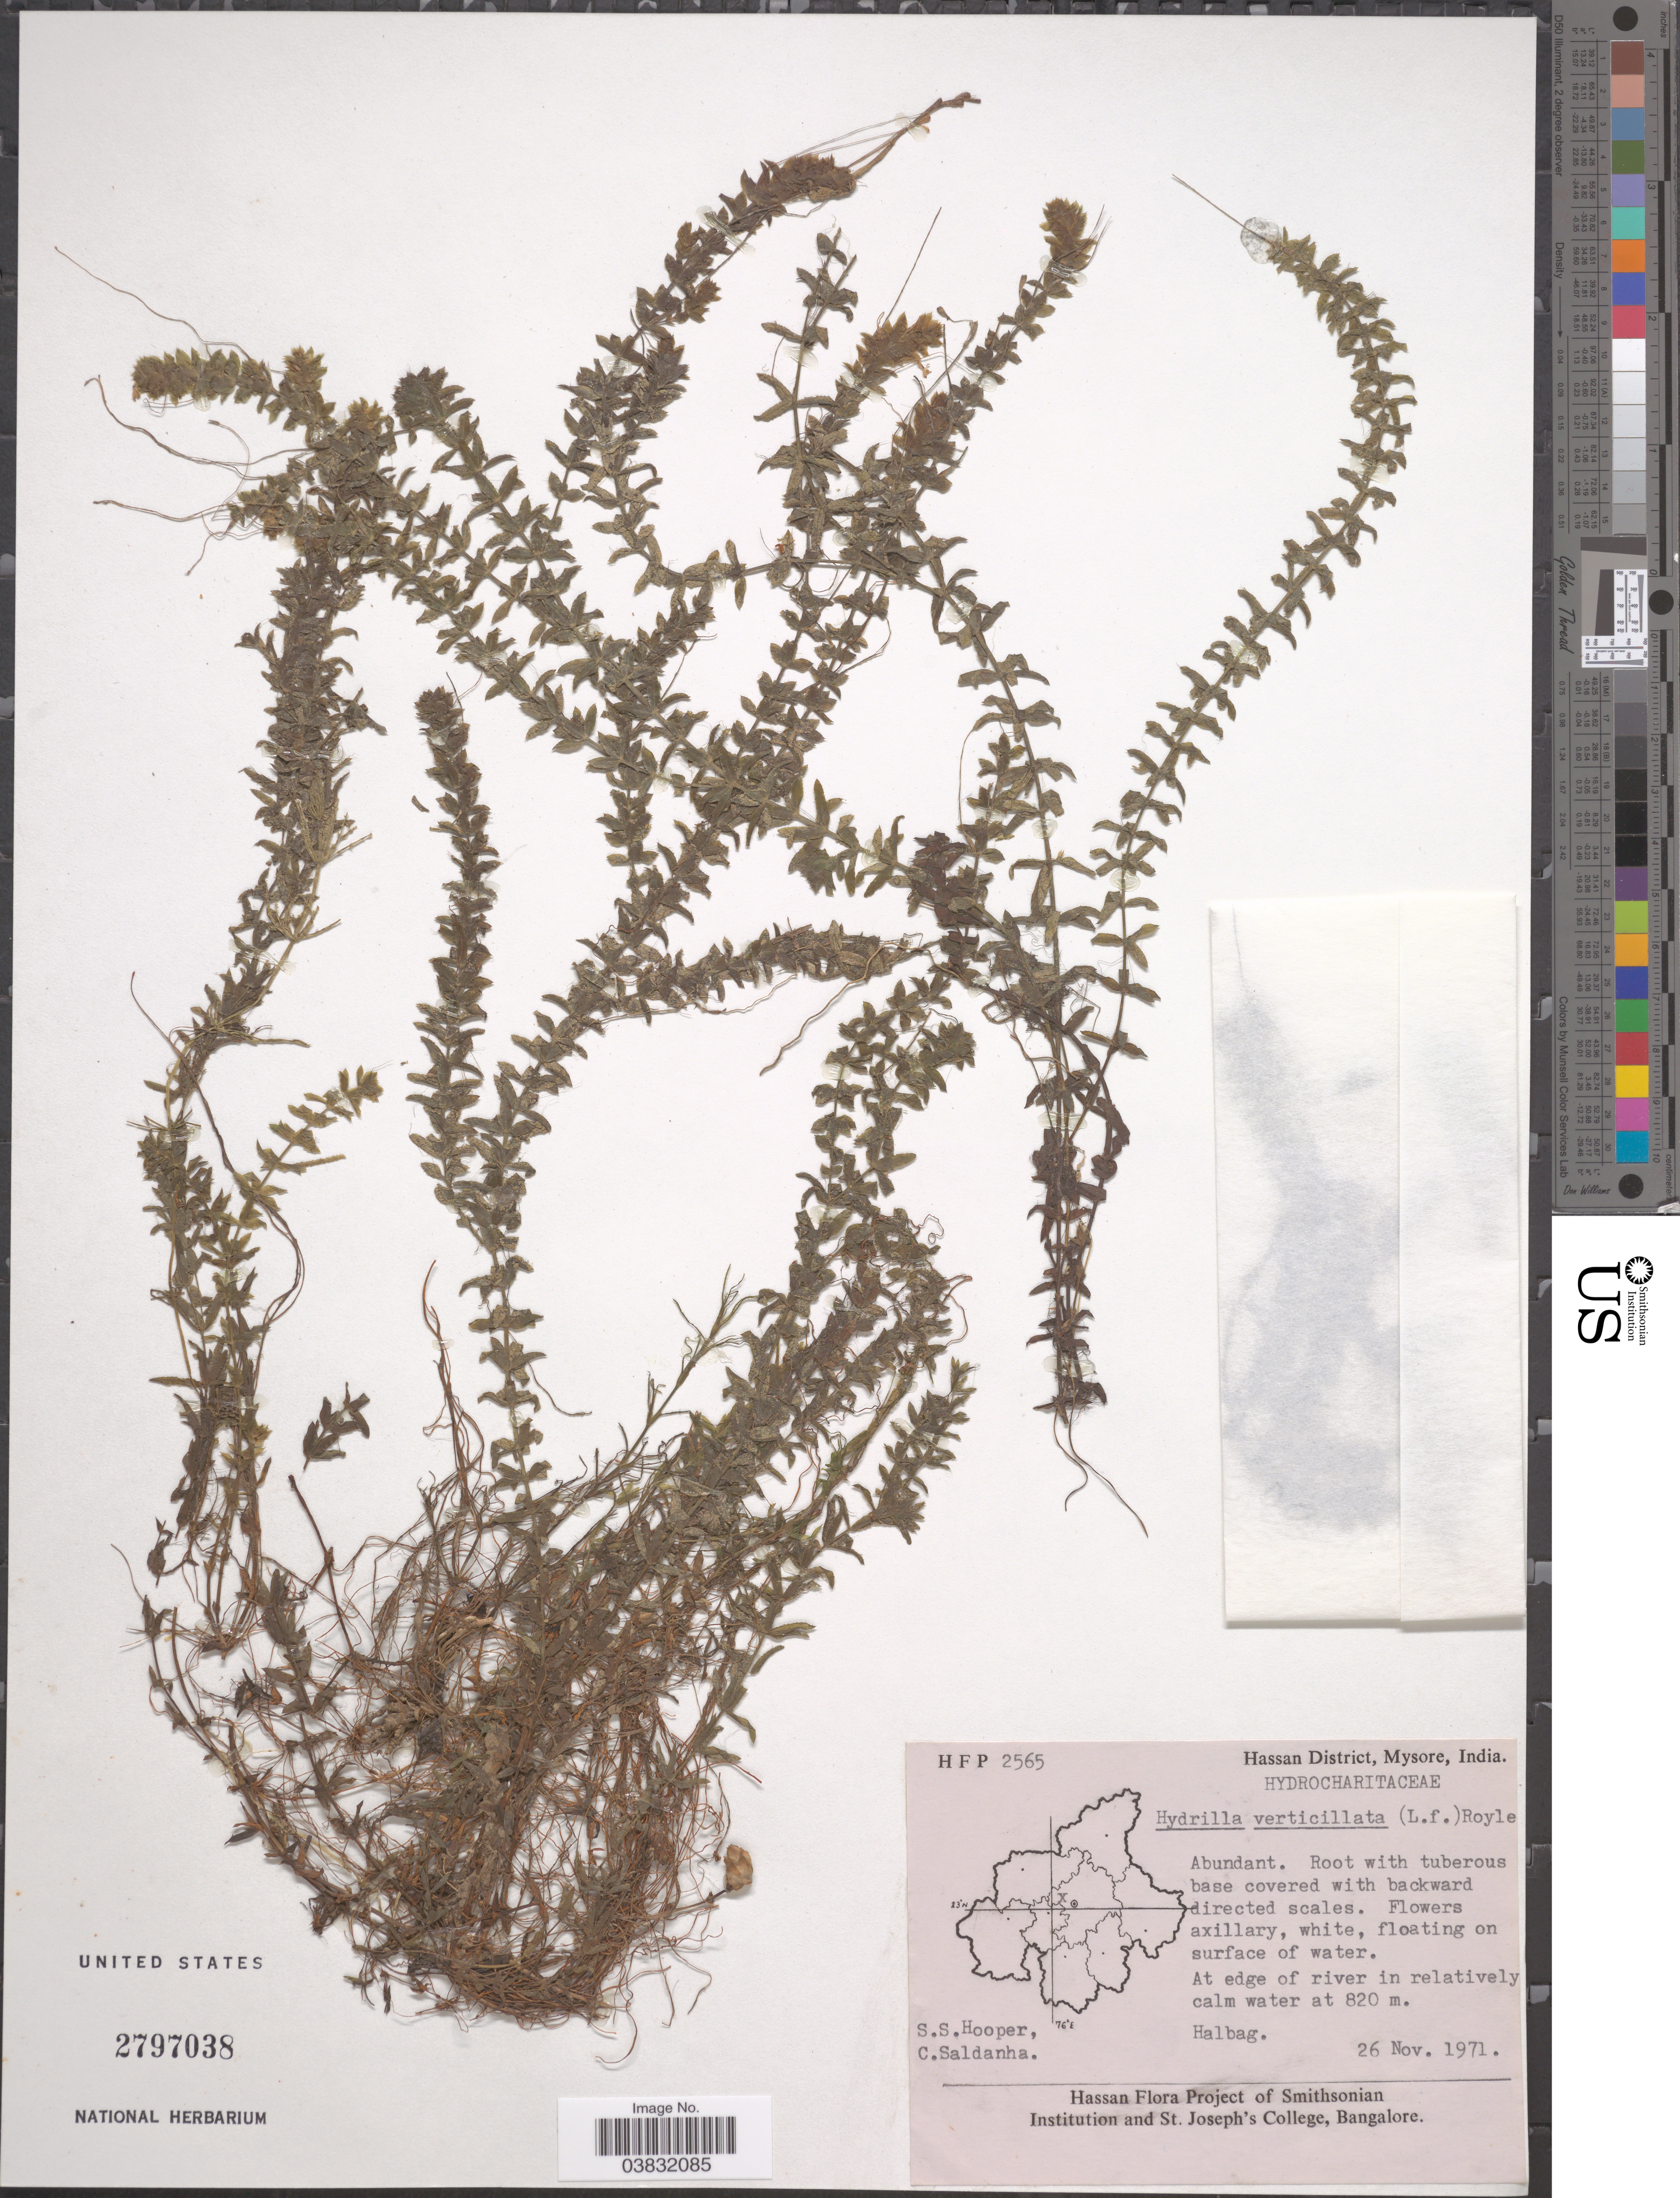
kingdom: Plantae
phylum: Tracheophyta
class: Liliopsida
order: Alismatales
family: Hydrocharitaceae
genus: Hydrilla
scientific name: Hydrilla verticillata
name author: (L. f.) Royle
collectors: S. S. Hooper & C. Saldanha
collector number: HFP 2565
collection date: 1971-11-26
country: India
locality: Hassan District, Mysore. Halbag.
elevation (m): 820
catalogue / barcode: US 2797038